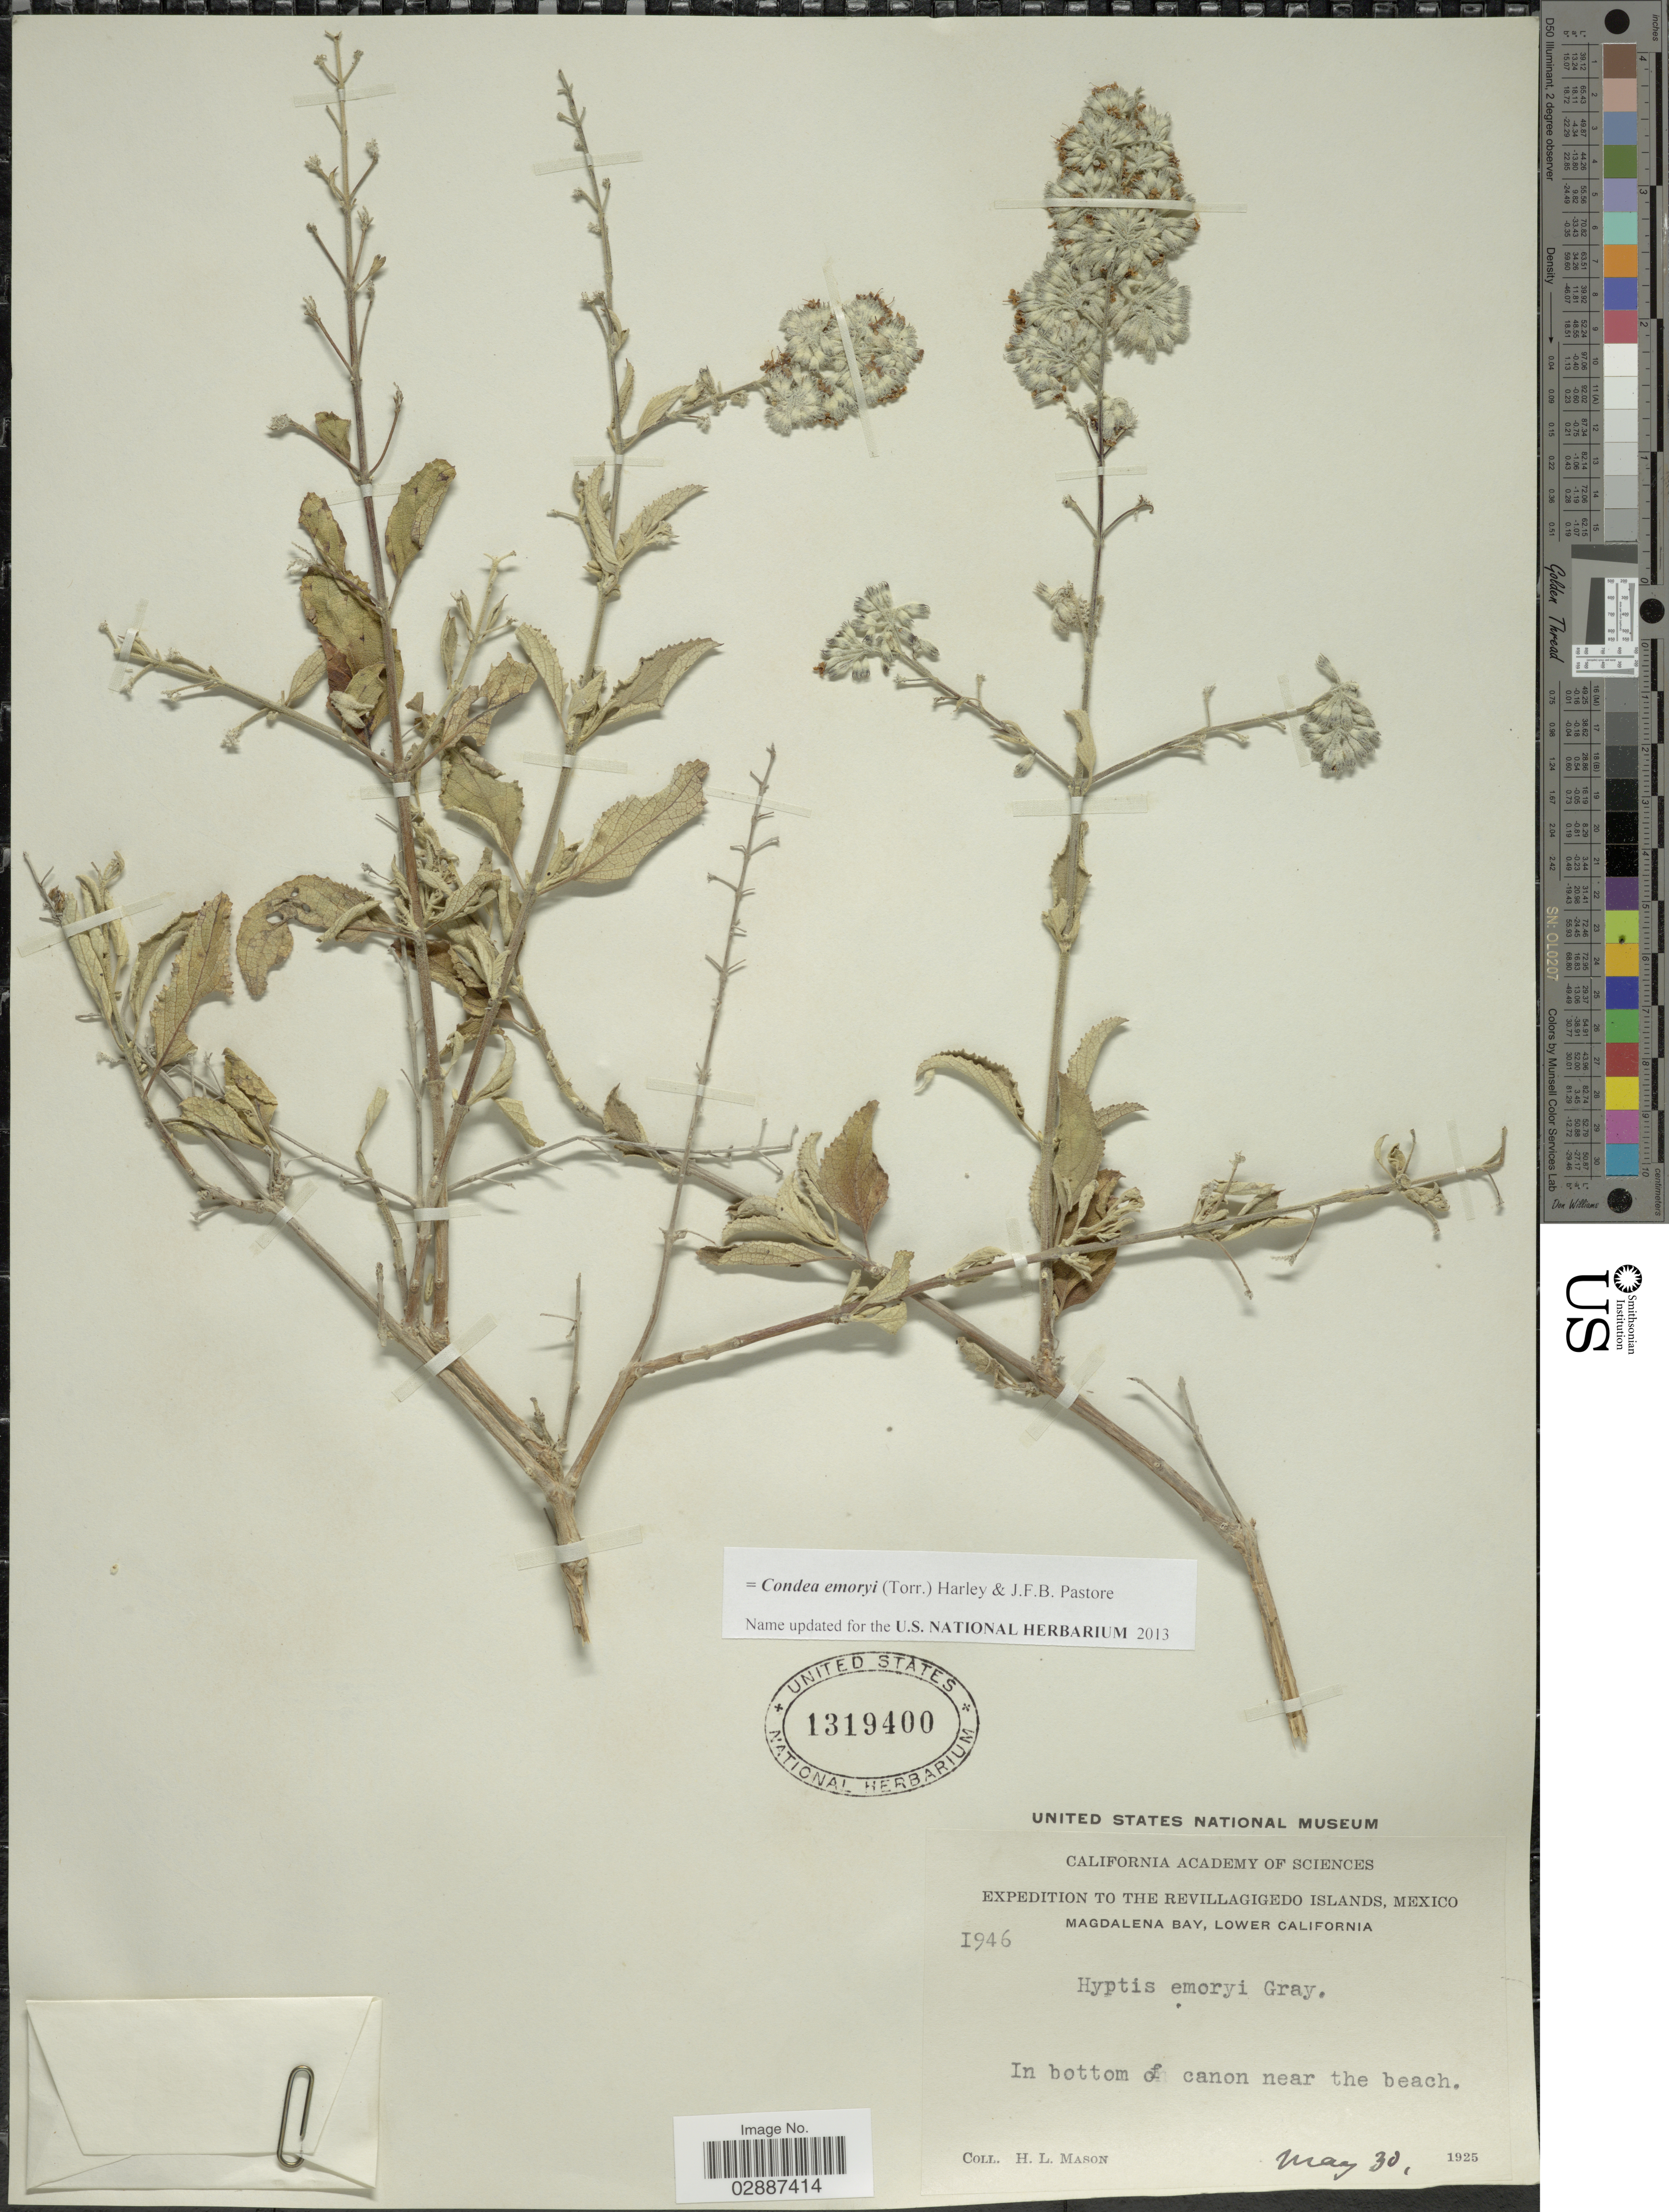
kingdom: Plantae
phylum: Tracheophyta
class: Magnoliopsida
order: Lamiales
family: Lamiaceae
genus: Condea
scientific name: Condea emoryi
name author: (Torr.) Harley & J.F.B. Pastore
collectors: H. L. Mason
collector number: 1946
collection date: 1925-05-30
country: Mexico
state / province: Colima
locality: Revillagigedo Islands. Magdalena Bay, Lower California. In bottom of canon near the beach.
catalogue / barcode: US 1319400